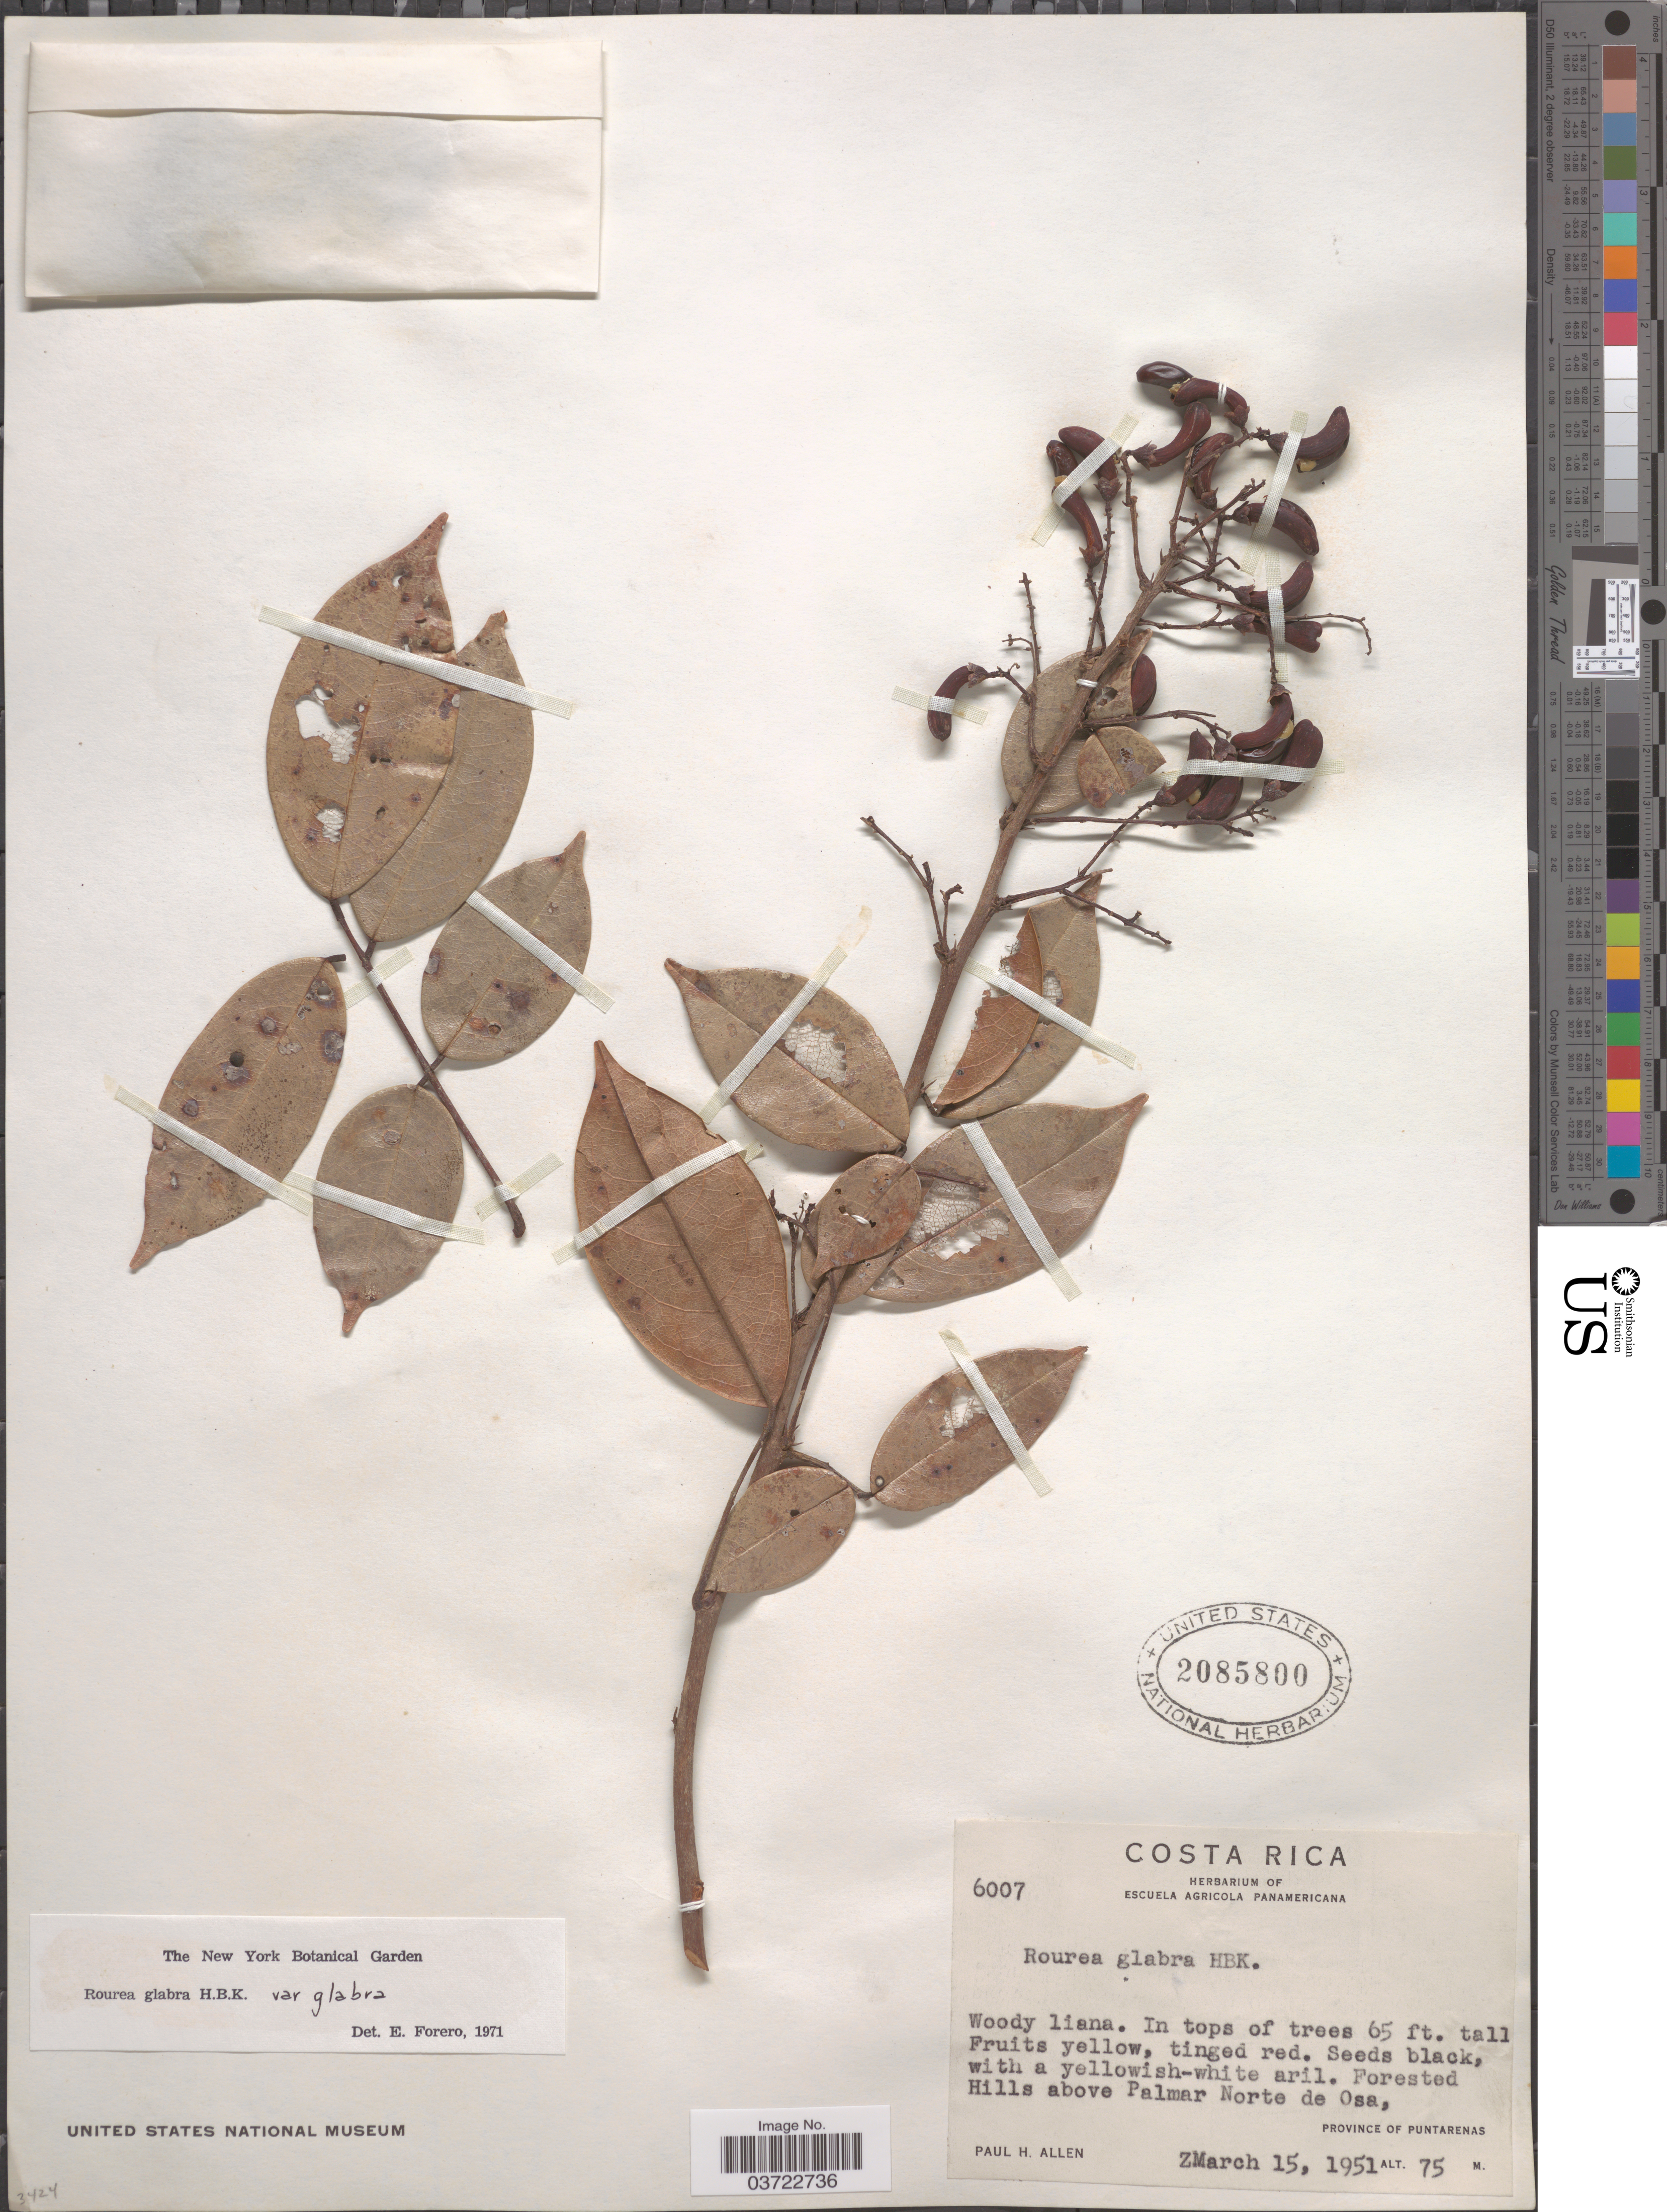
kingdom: Plantae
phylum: Tracheophyta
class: Magnoliopsida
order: Oxalidales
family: Connaraceae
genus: Rourea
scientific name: Rourea glabra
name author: Kunth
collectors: P. H. Allen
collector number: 6007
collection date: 1951-03-15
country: Costa Rica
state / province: Puntarenas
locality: Forested Hills above Palmar Norte de Osa.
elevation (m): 75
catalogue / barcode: US 2085800